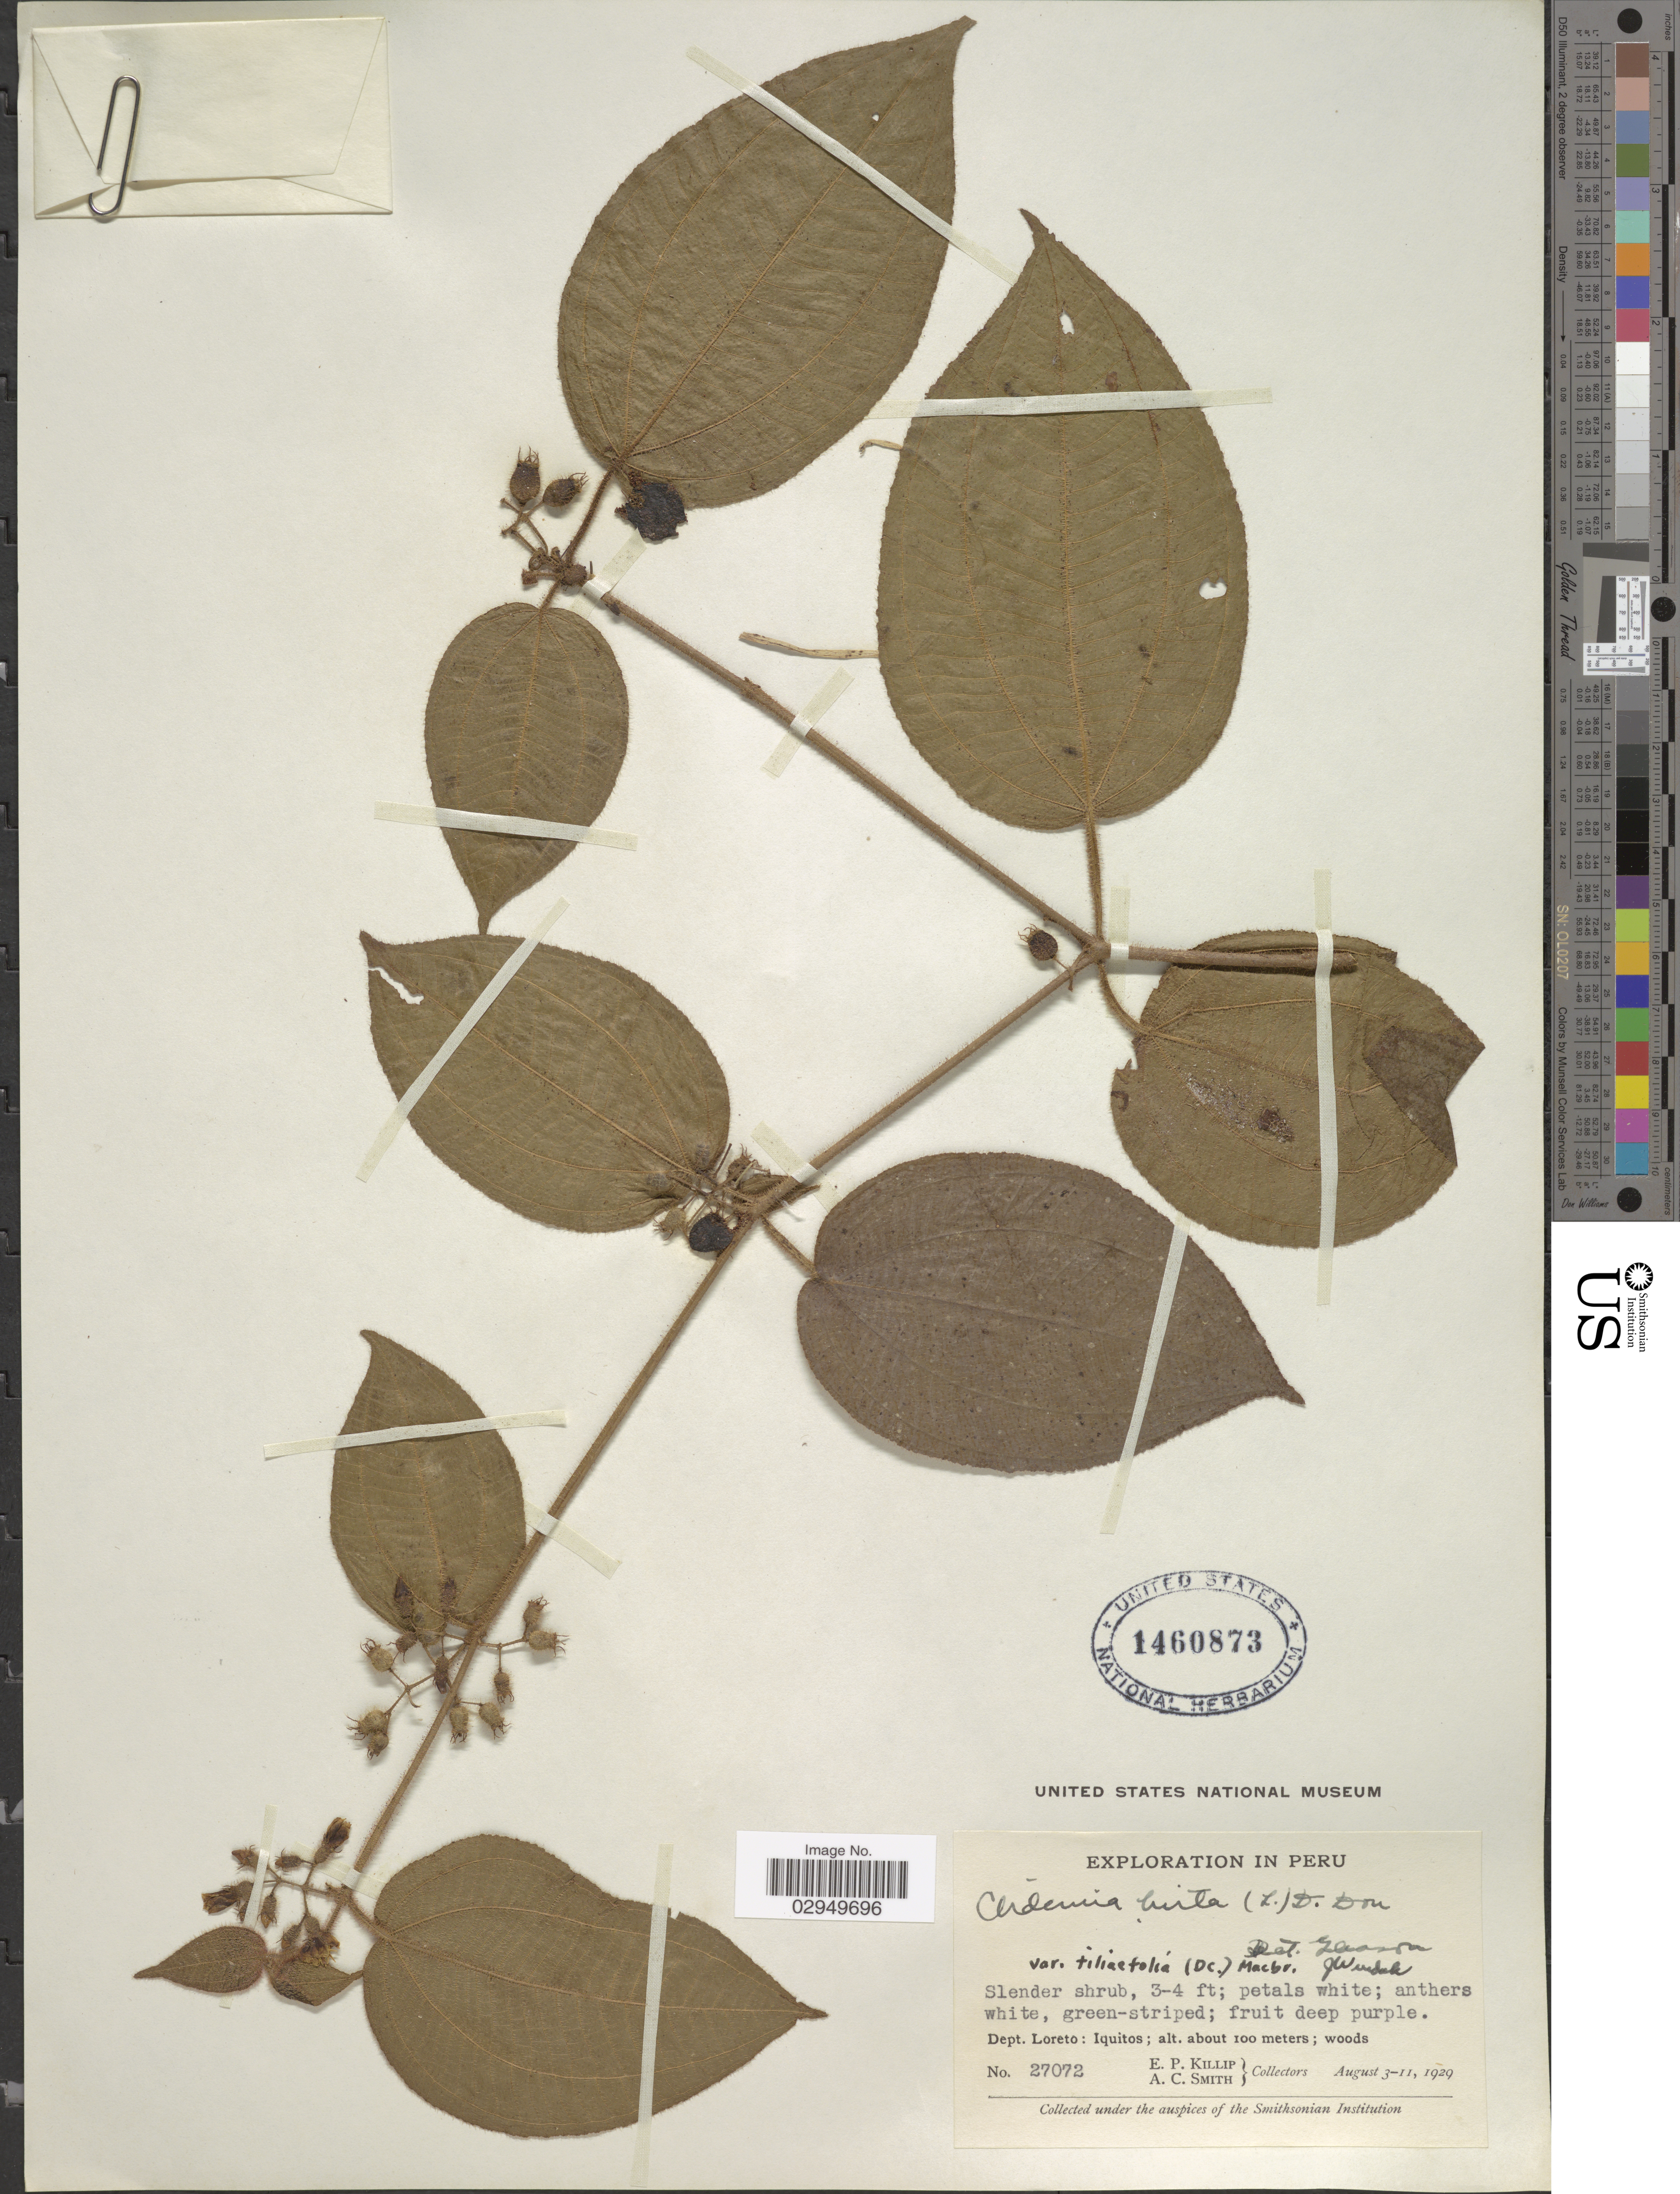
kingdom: Plantae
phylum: Tracheophyta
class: Magnoliopsida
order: Myrtales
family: Melastomataceae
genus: Clidemia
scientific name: Clidemia hirta var. tiliifolia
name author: (DC.) J.F. Macbr.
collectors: E. P. Killip & A. C. Smith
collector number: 27072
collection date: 1929-08-03/1929-08-11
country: Peru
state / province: Loreto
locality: Dept. Loreto: Iquitos.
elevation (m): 100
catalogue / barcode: US 1460873